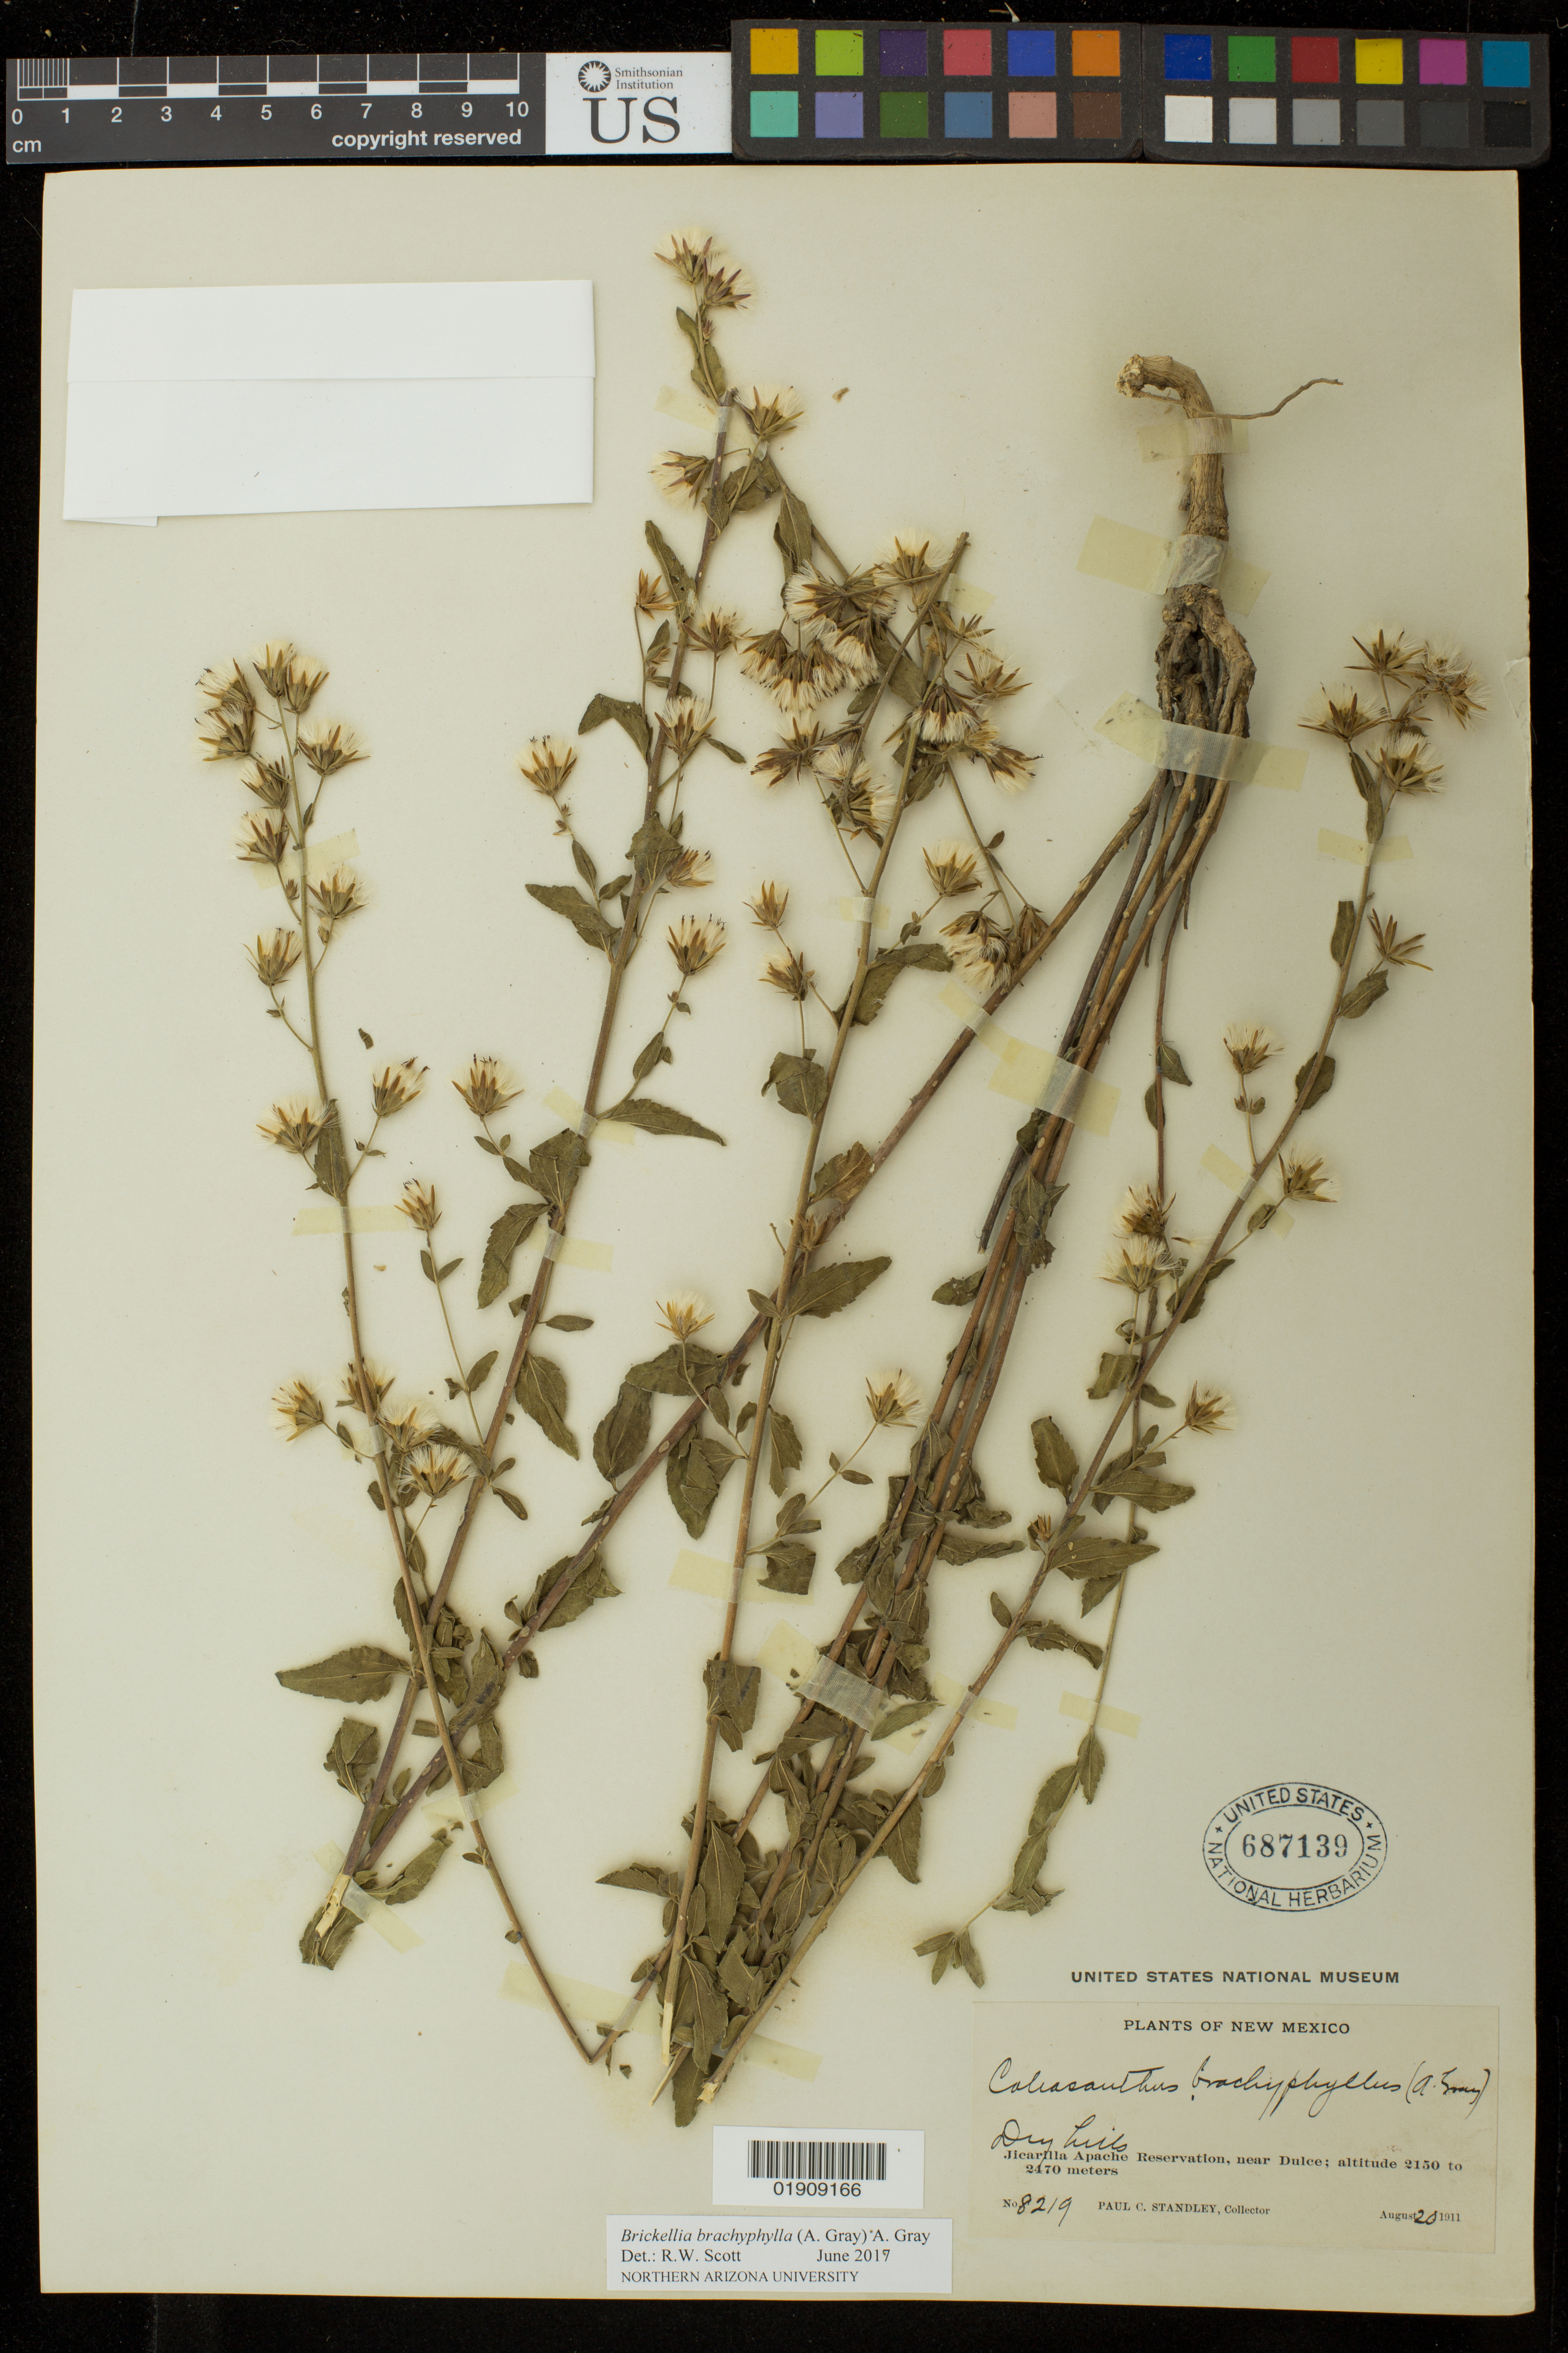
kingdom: Plantae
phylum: Tracheophyta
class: Magnoliopsida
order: Asterales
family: Asteraceae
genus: Brickellia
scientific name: Brickellia brachyphylla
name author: (A. Gray) A. Gray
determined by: Scott, Randall W., (ASC), Northern Arizona University (UNITED STATES)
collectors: P. C. Standley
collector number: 8219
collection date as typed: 20 Aug 1911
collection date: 1911-08-20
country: United States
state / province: New Mexico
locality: Jicarilla Apache Reservation, near Dulce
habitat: Dry hills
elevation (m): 655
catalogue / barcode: US 687139